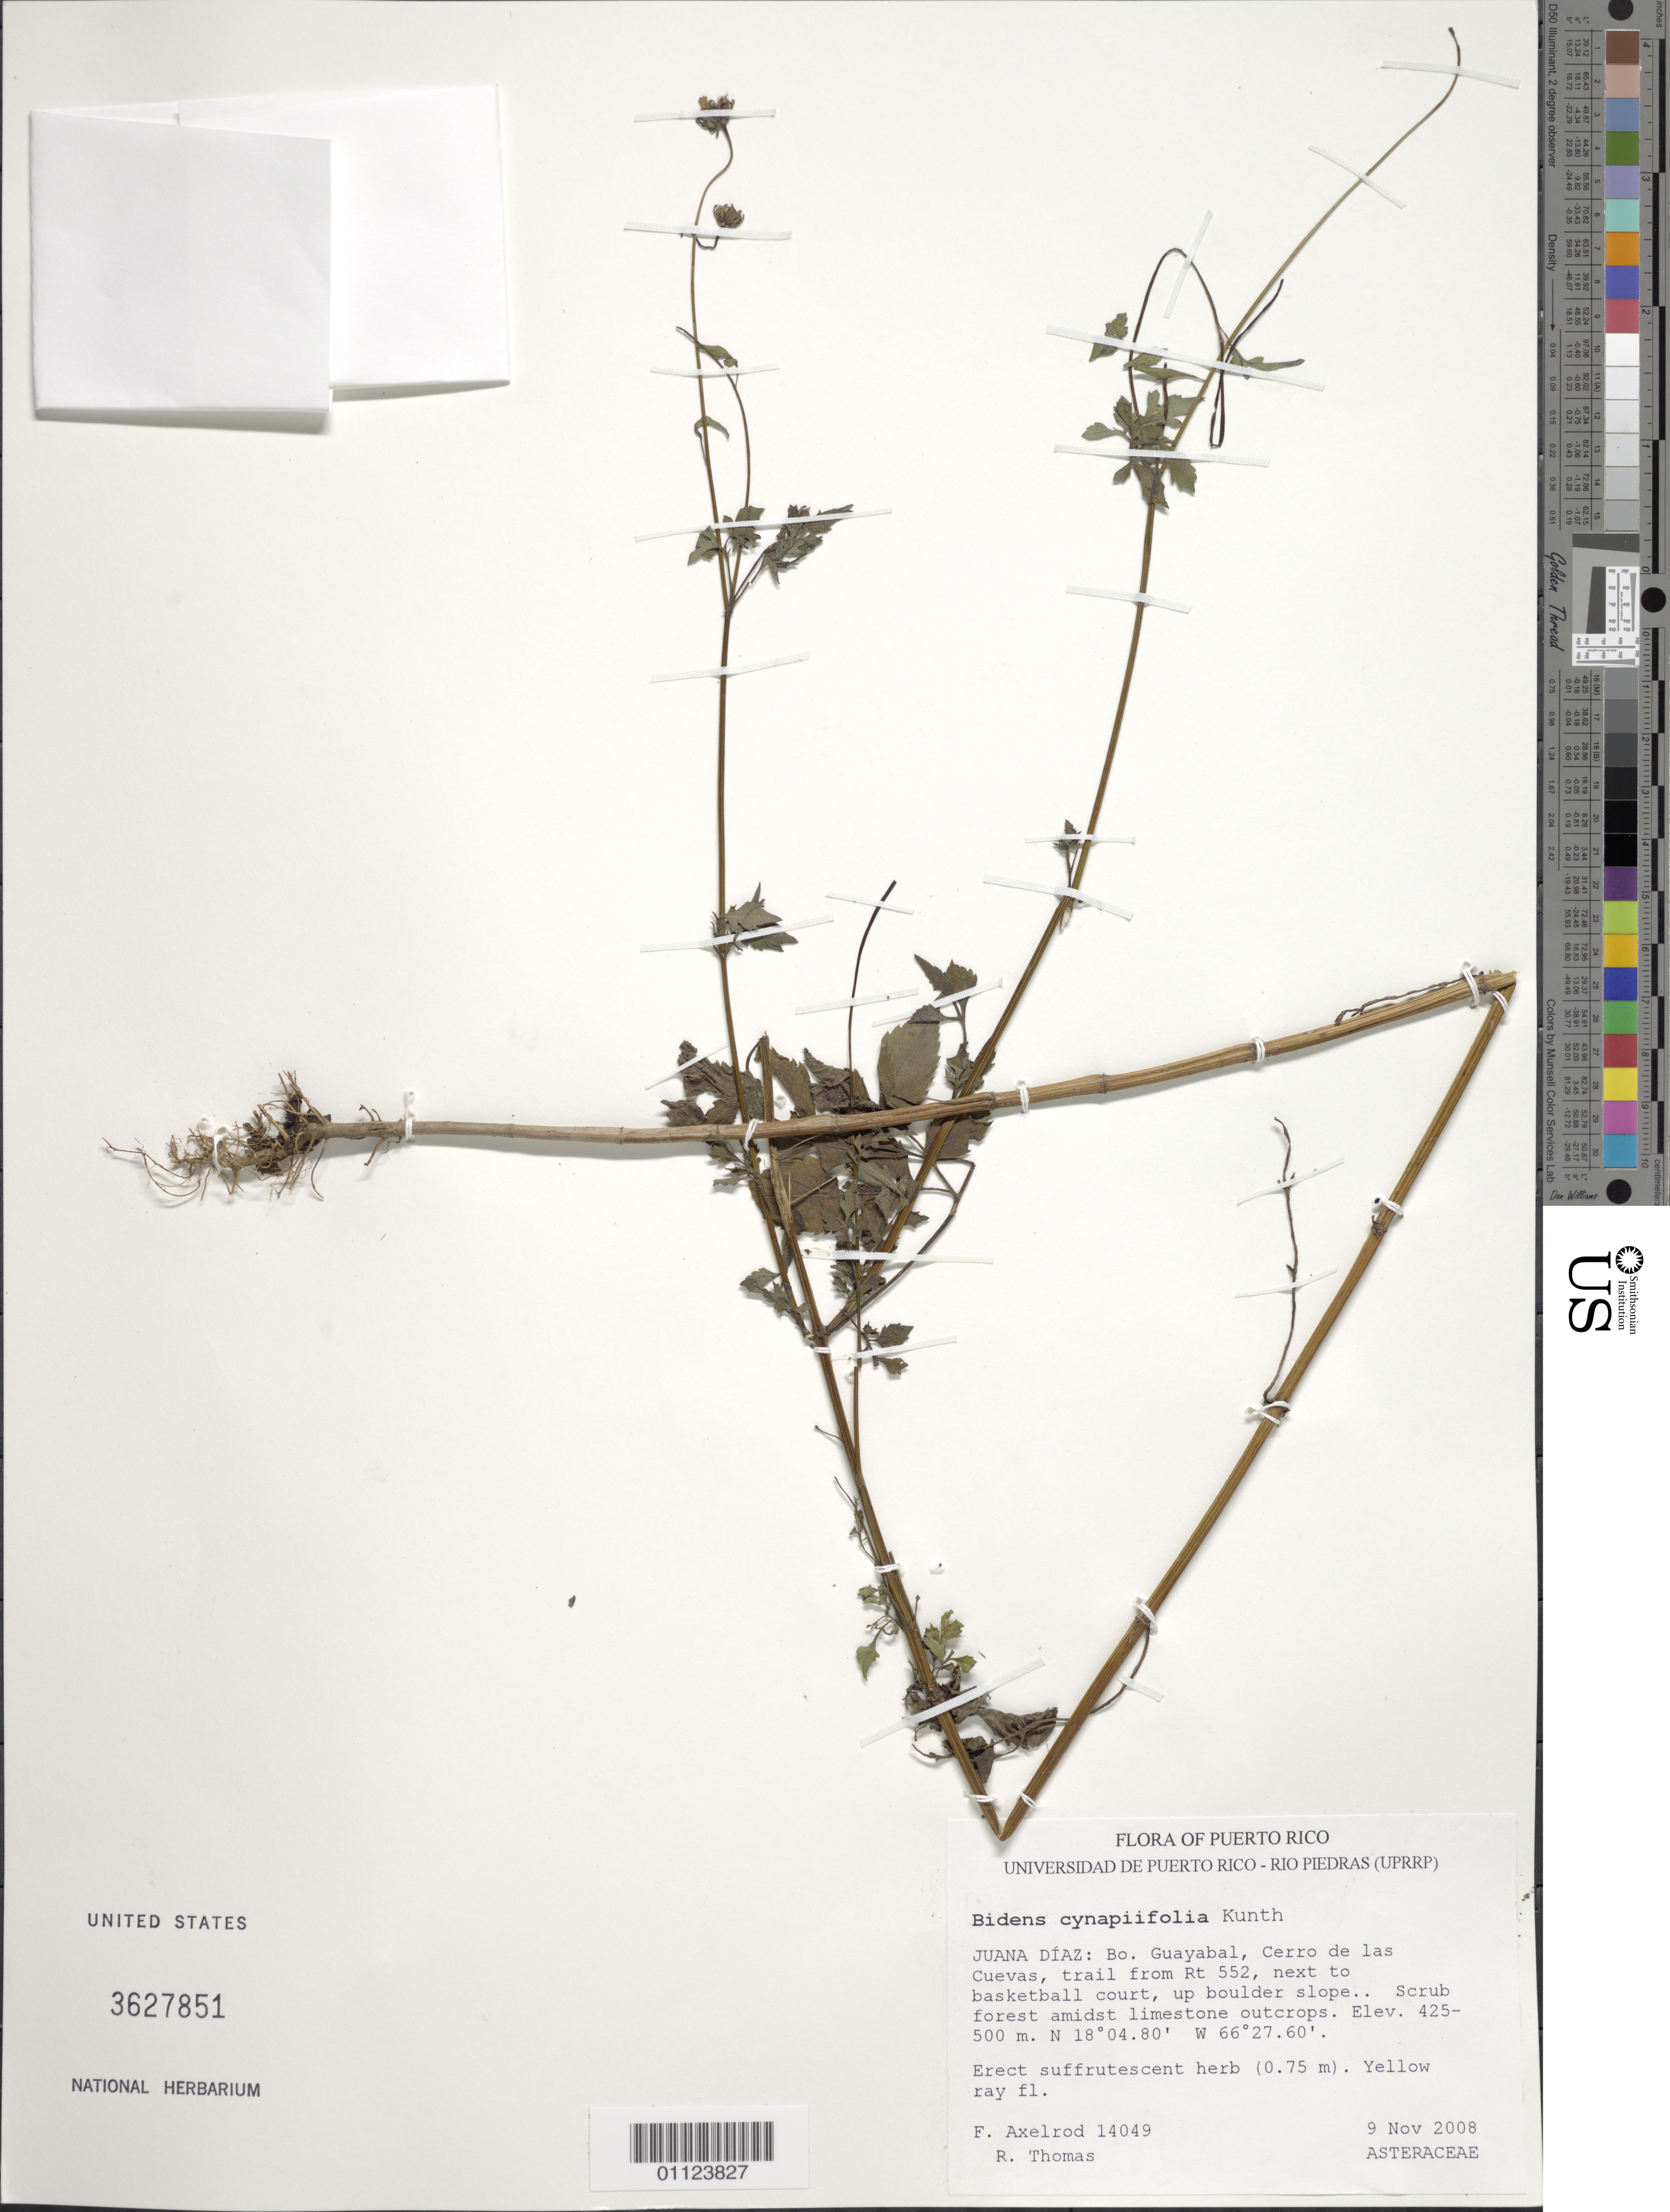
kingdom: Plantae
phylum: Tracheophyta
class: Magnoliopsida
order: Asterales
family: Asteraceae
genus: Bidens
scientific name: Bidens cynapiifolia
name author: Kunth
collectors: F. S. Axelrod & R. Thomas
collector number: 14049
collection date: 2008-11-09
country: Puerto Rico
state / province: Juana Díaz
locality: Bo. Guayabal, Cerro de las Cuevas, trail from Rt. 552, next to basketball court, up boulder slope.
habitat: Scrub forest amidst limestone outcrops.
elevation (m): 425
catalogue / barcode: US 3627851